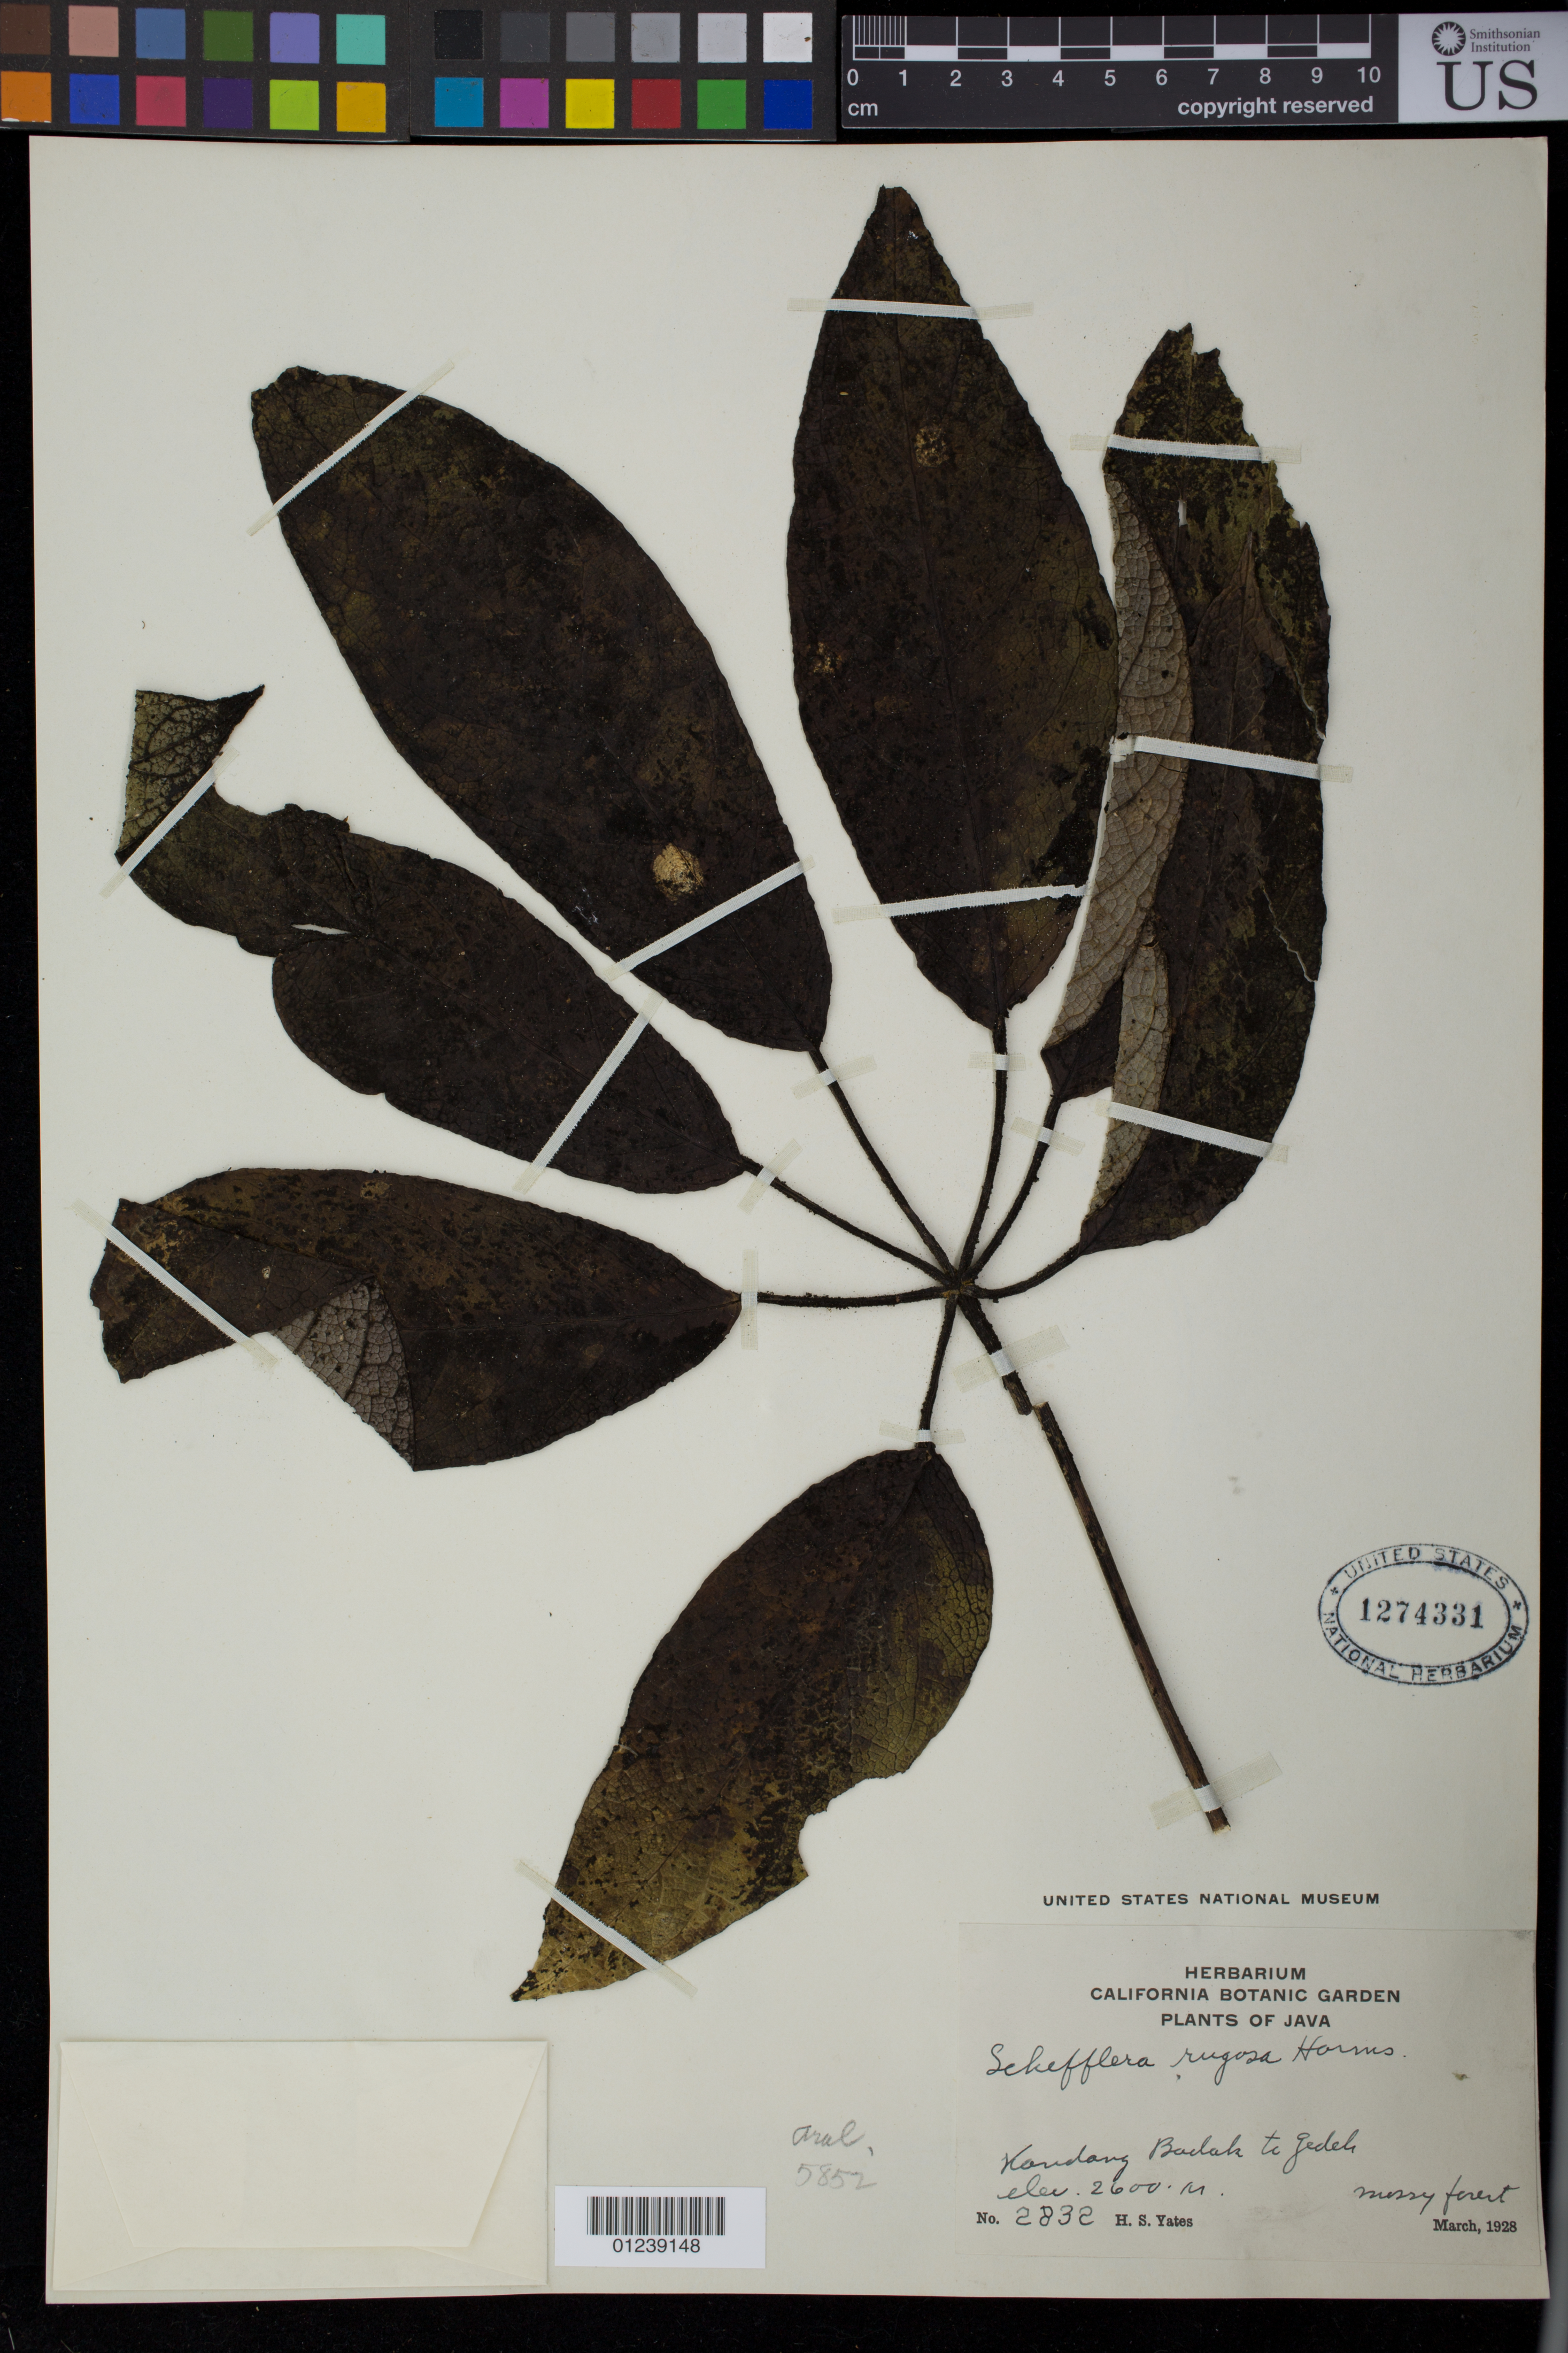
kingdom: Plantae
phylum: Tracheophyta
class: Magnoliopsida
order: Apiales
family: Araliaceae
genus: Heptapleurum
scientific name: Heptapleurum rugosum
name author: (Blume) Boerl.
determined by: Wagner, W. L., (BOT), Smithsonian Institution - National Museum of Natural History (UNITED STATES)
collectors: H. S. Yates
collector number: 2832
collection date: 1928-03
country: Indonesia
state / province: Java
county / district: Jawa Barat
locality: Kandang Badak to Gedel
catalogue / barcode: US 1274331